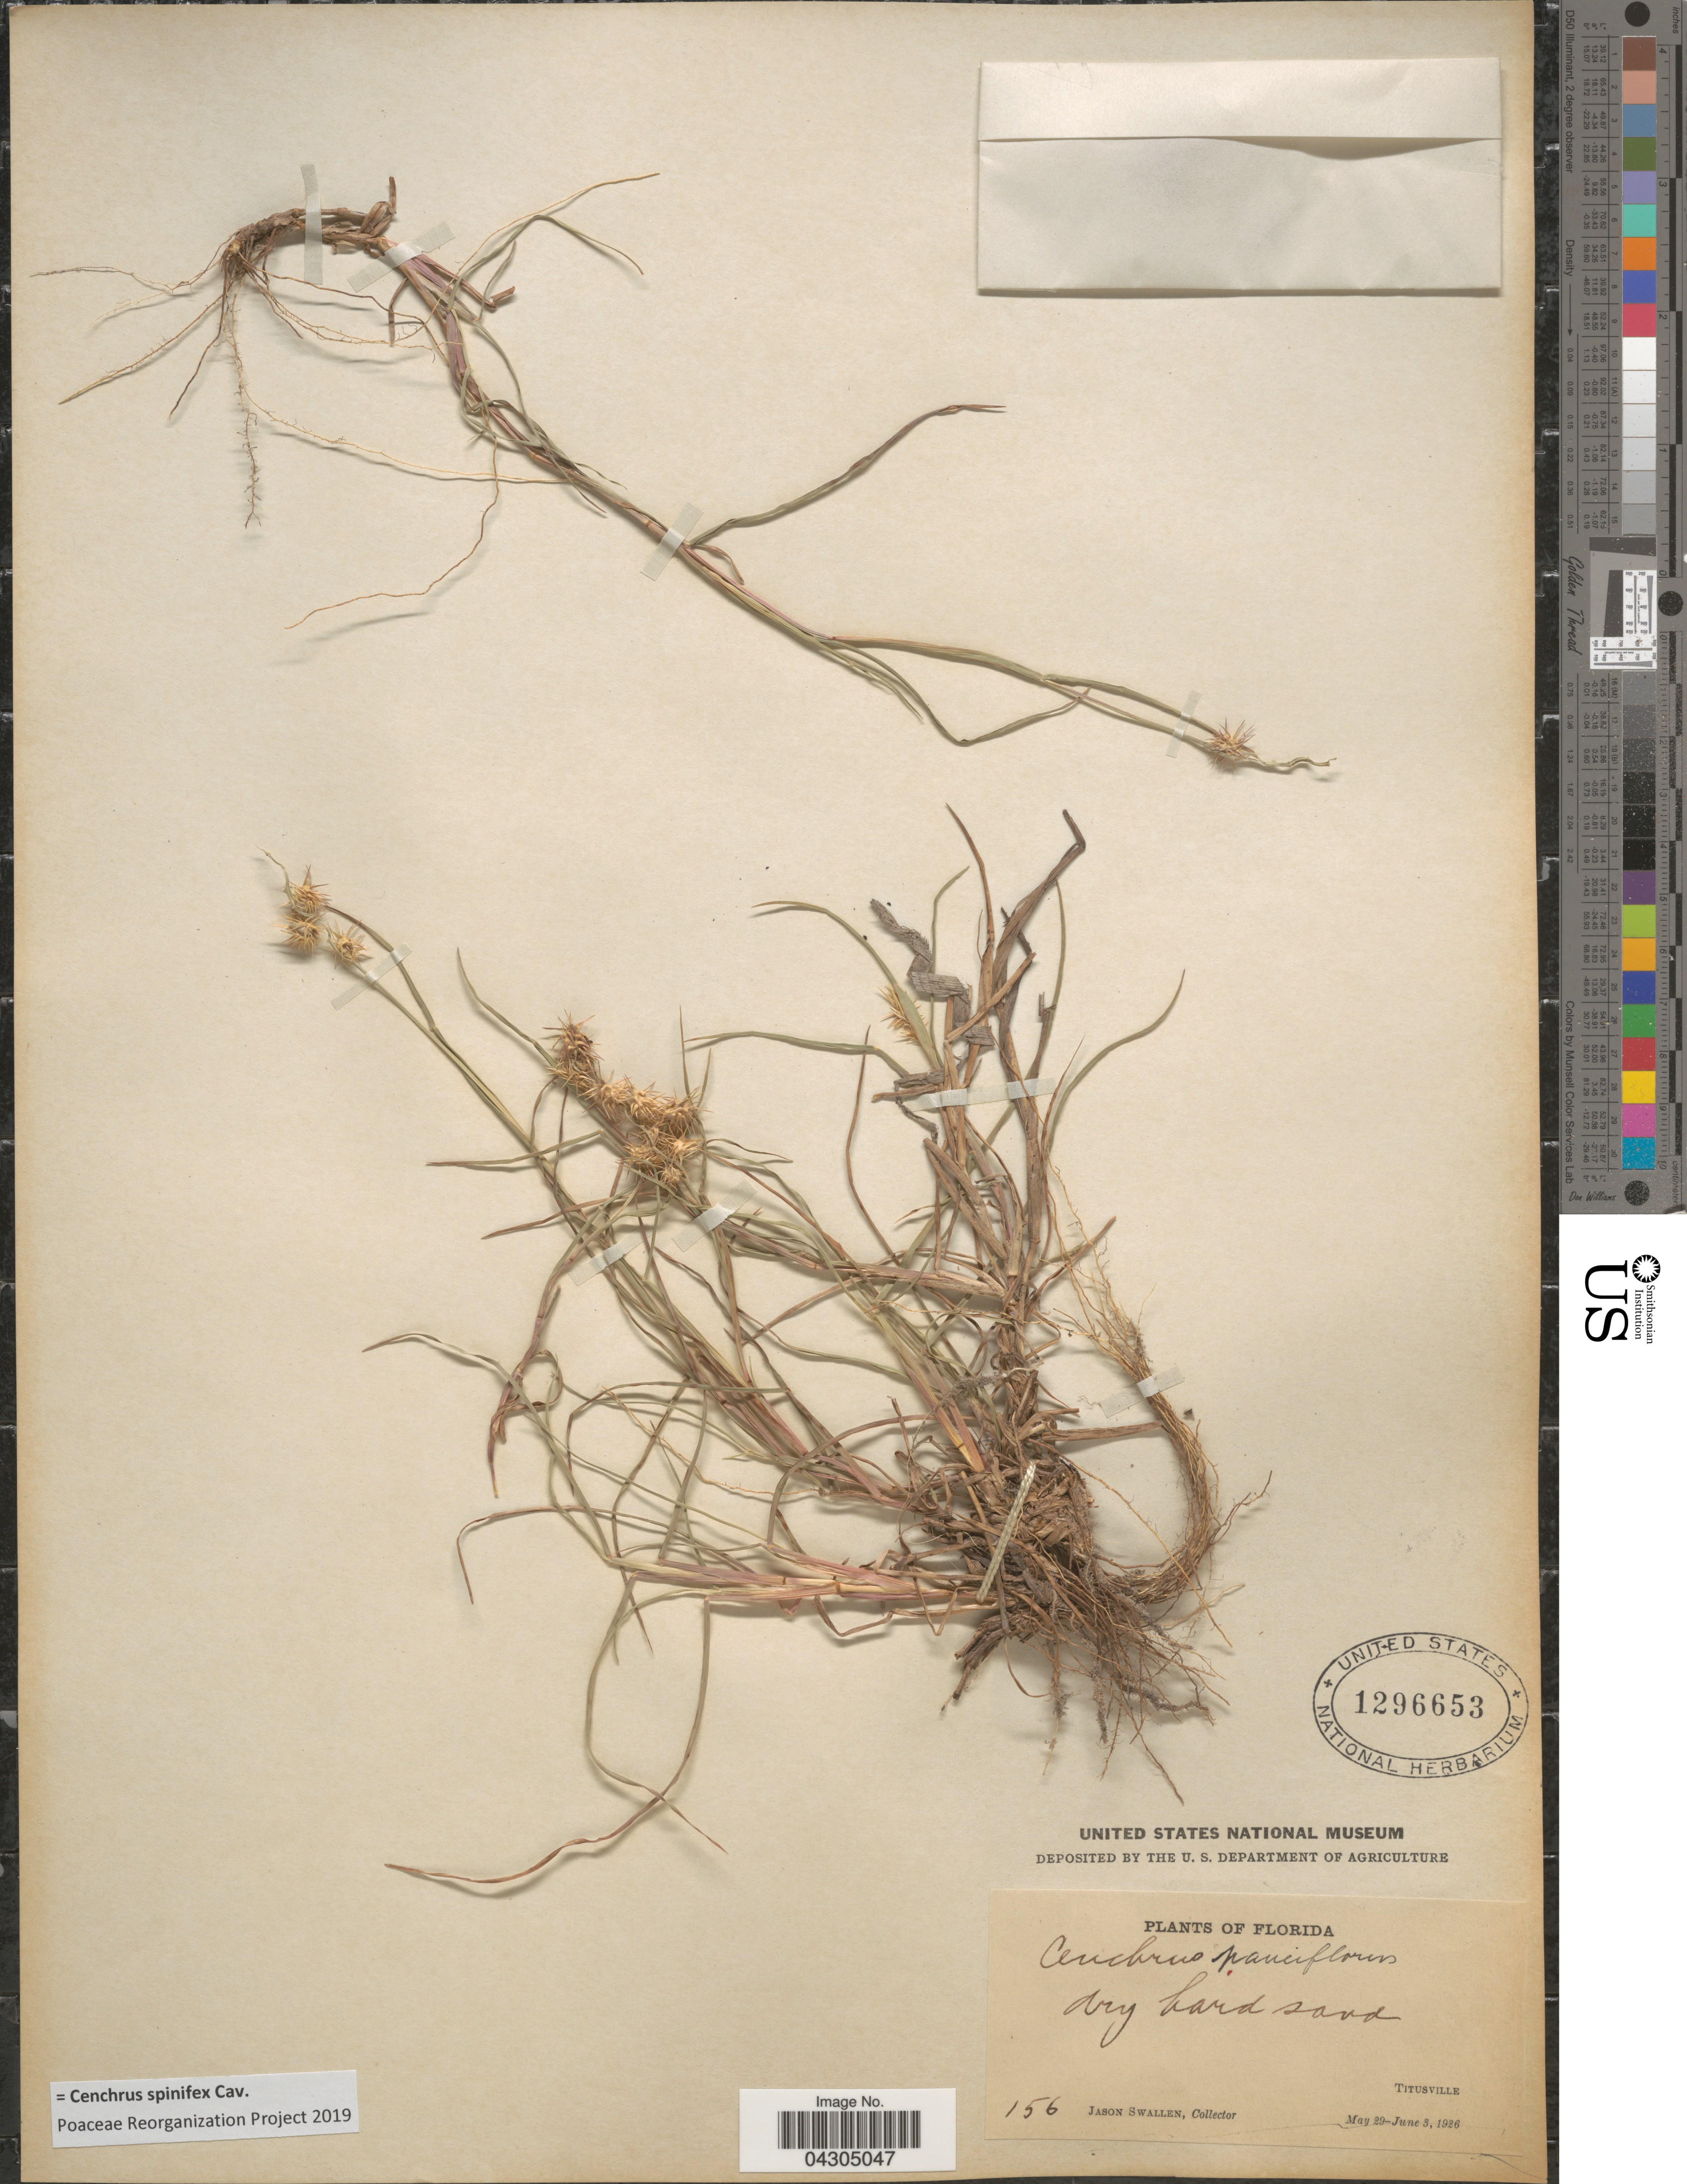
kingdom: Plantae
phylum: Tracheophyta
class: Liliopsida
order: Poales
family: Poaceae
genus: Cenchrus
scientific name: Cenchrus spinifex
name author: Cav.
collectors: J. R. Swallen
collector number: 156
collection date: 1926-05-29/1926-06-03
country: United States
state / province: Florida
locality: Titusville.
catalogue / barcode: US 1296653